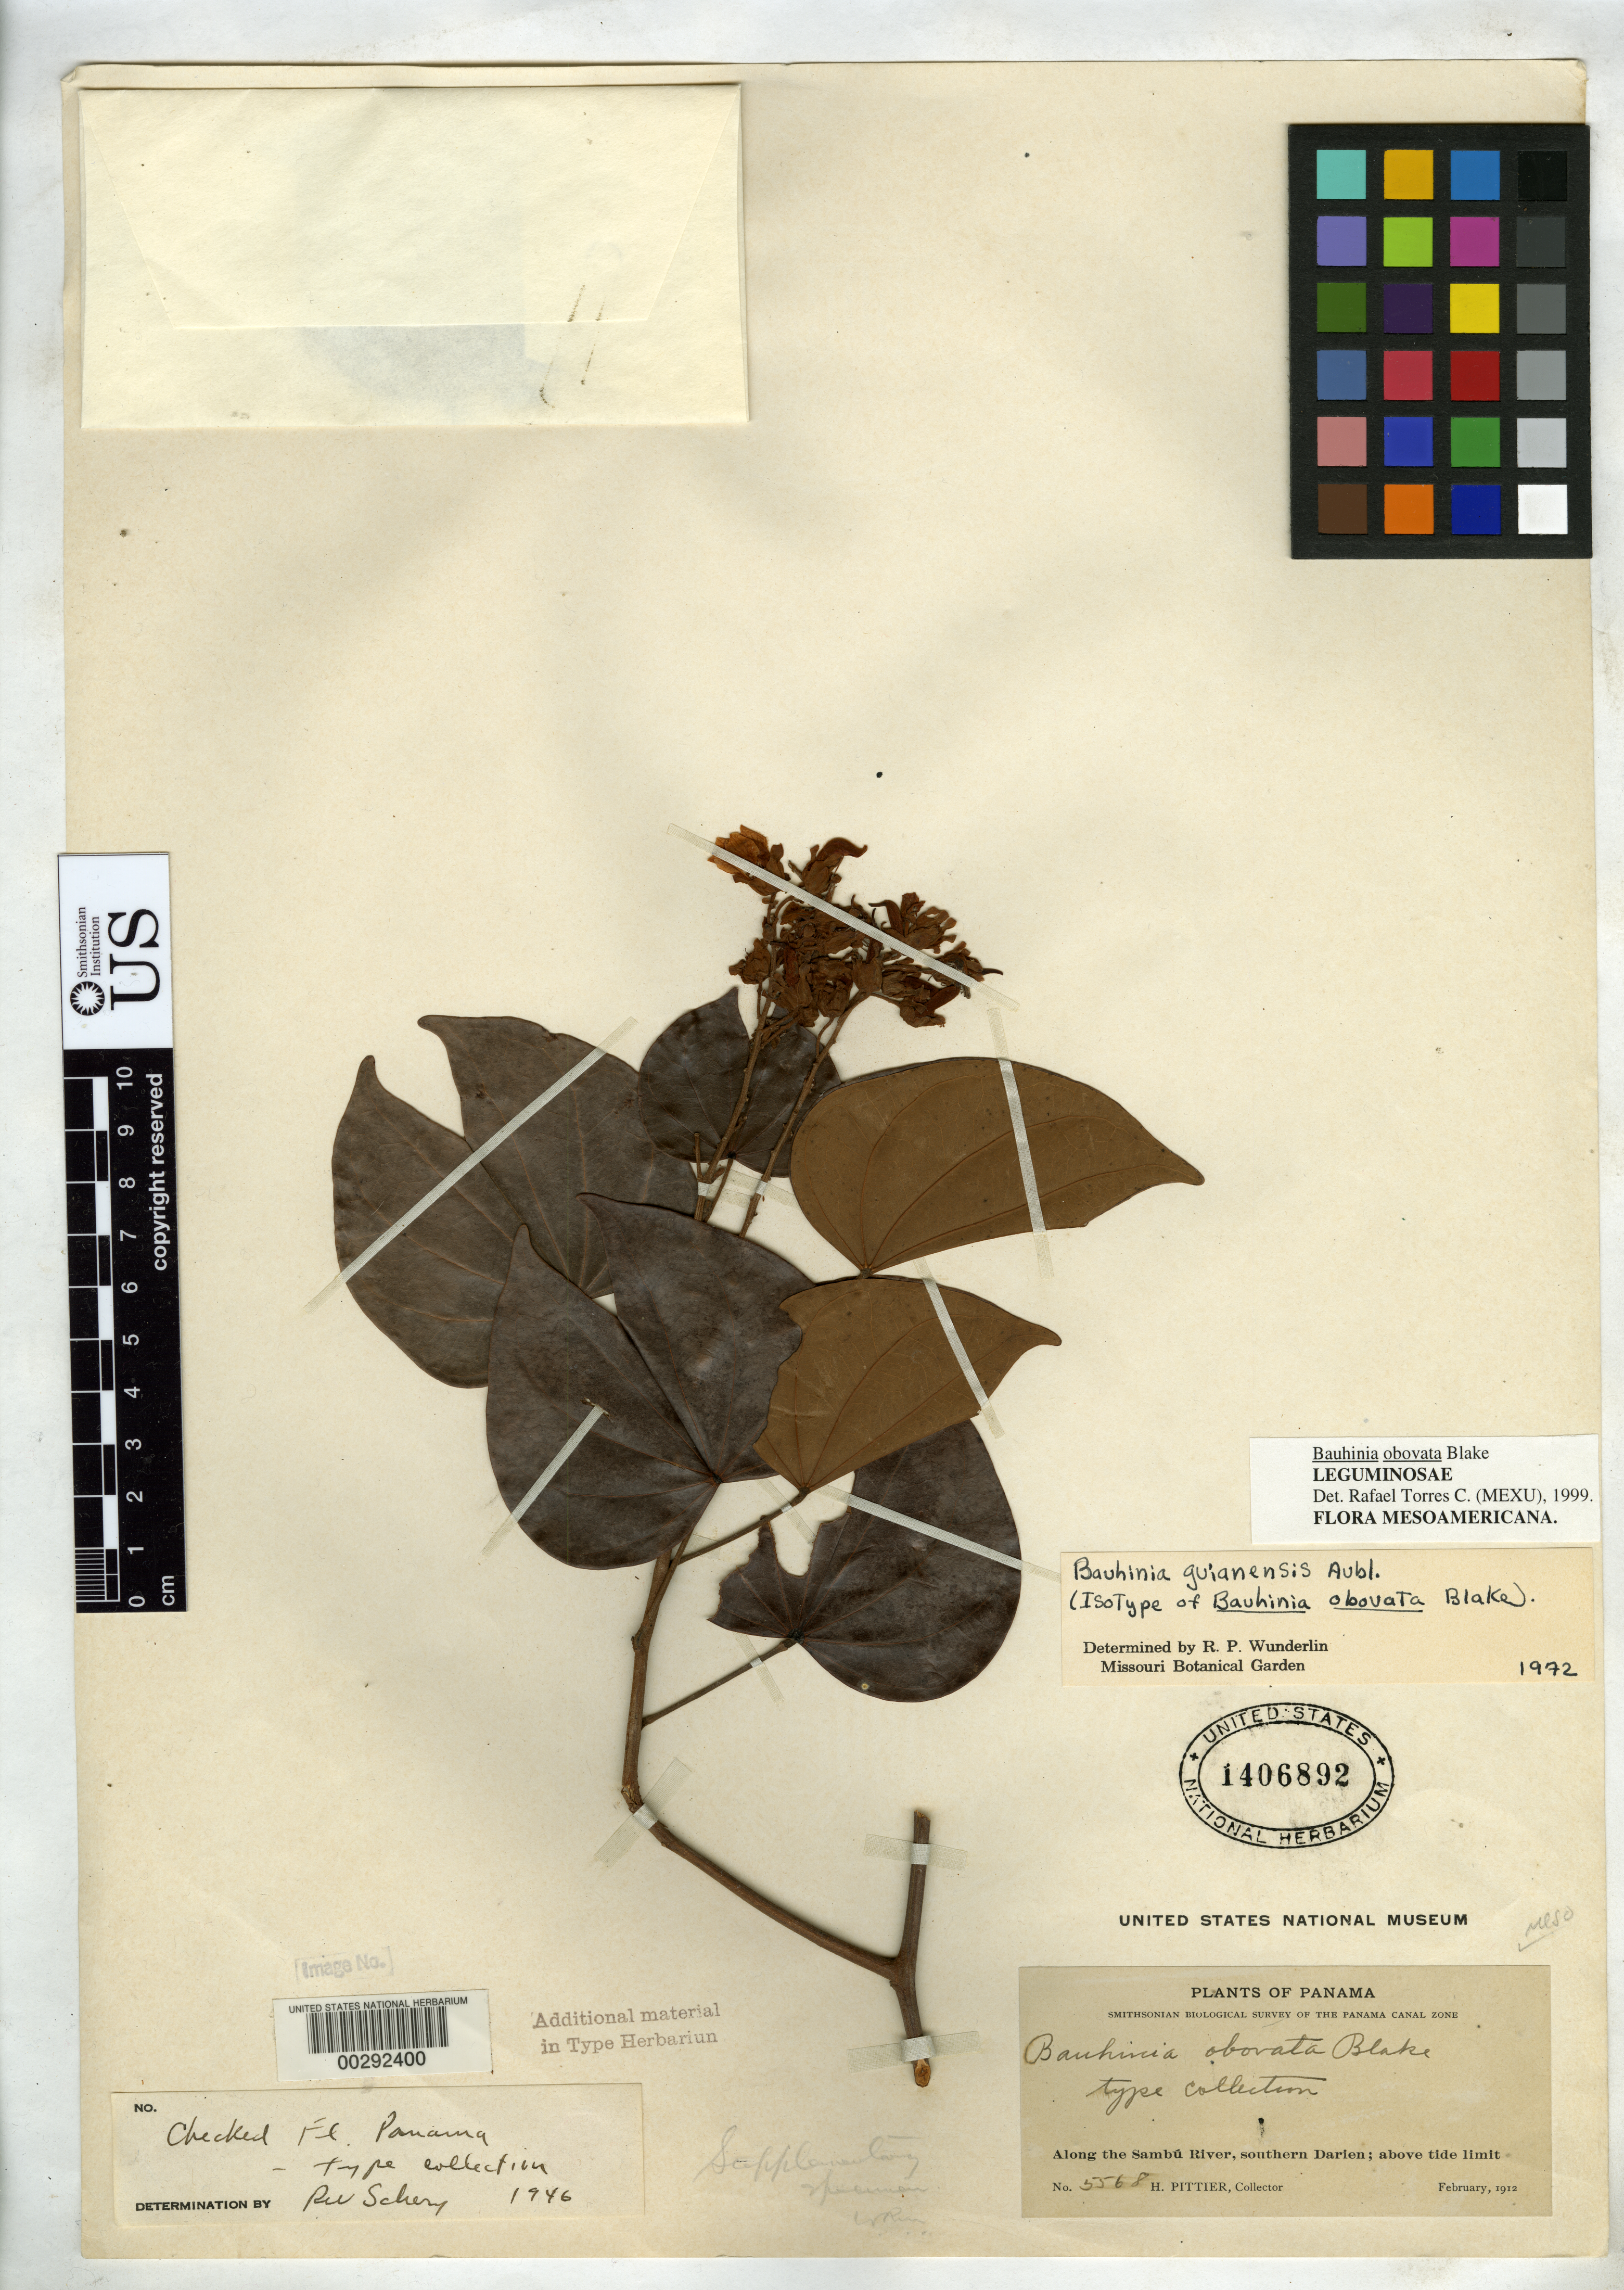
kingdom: Plantae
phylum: Tracheophyta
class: Magnoliopsida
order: Fabales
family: Fabaceae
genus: Bauhinia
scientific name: Bauhinia obovata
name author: S.F. Blake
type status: Isotype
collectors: H. F. Pittier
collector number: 5568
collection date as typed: Feb 1912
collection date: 1912-02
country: Panama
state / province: Darién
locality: Along the Sambú River, southern Darien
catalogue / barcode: US 1406892